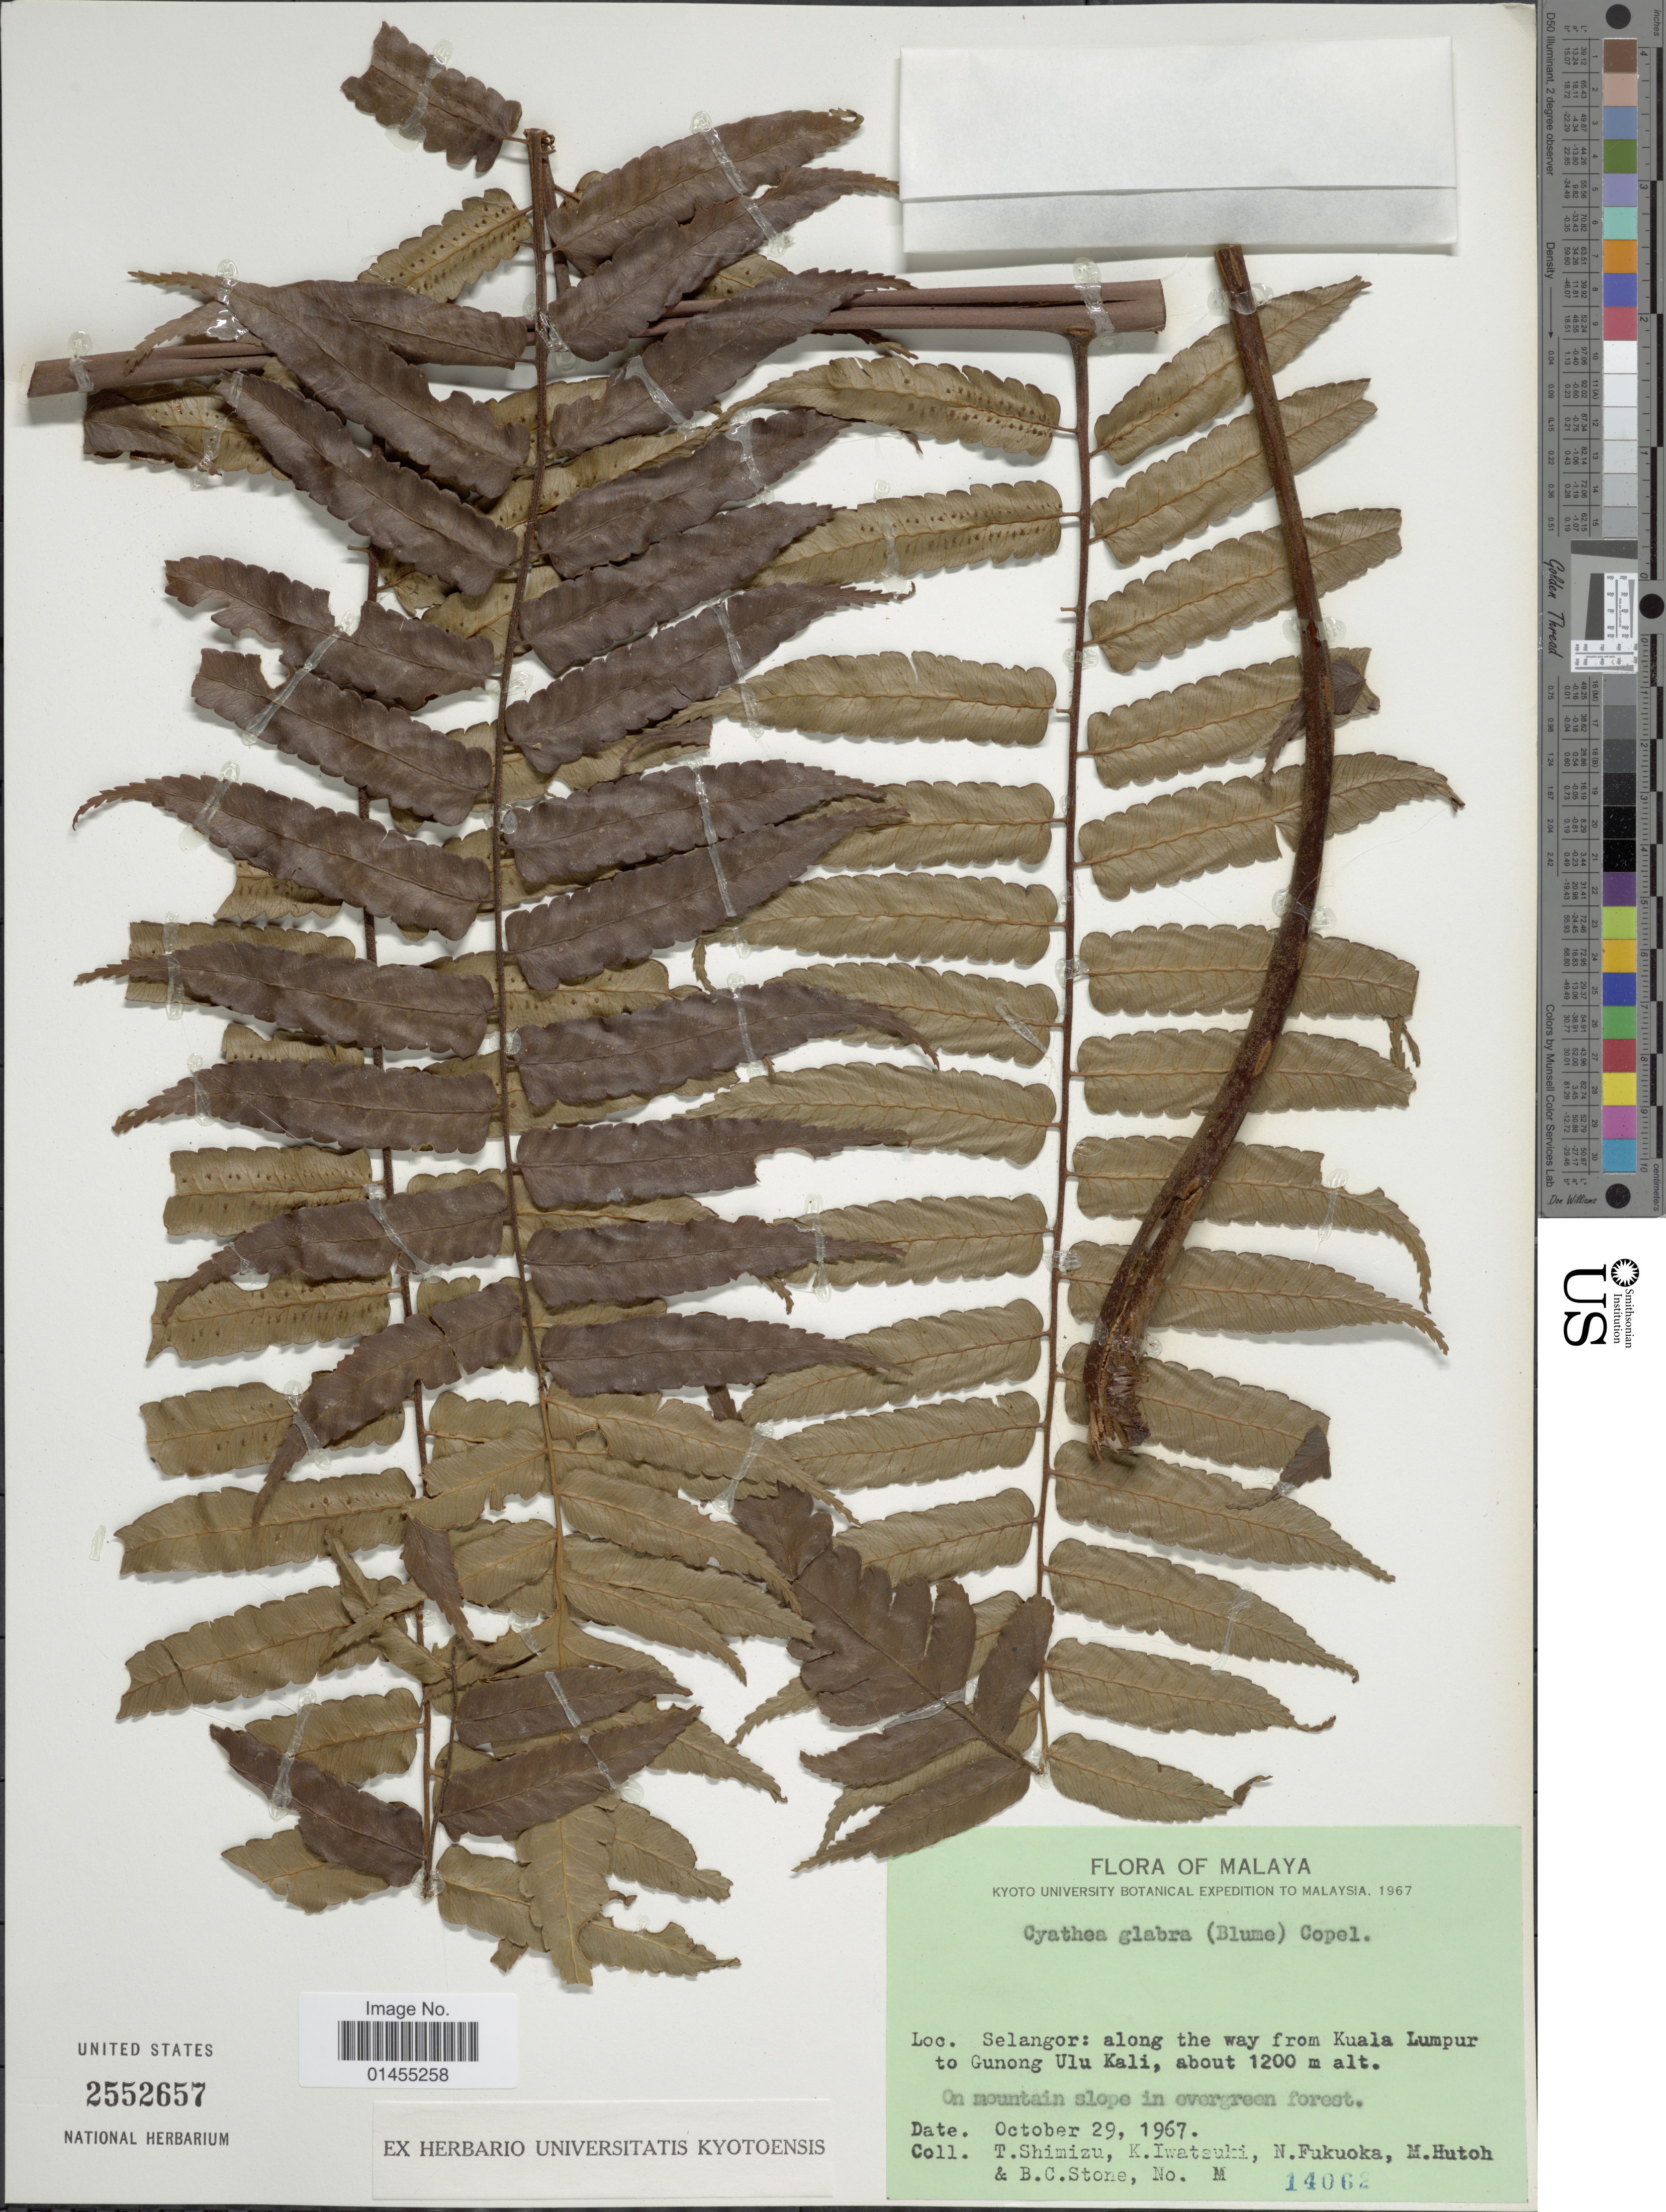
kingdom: Plantae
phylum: Tracheophyta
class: Polypodiopsida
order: Cyatheales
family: Cyatheaceae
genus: Alsophila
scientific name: Alsophila glabra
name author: (Blume) Hook.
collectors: T. Shimizu, K. Iwatsuki, N. Fukuoka, M. Hutoh & B. C. Stone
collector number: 14062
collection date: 1967-10-29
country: Malaysia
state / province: Selangor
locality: Malaya, Along the way from Kuala Lumpur to Gunong Ulu Kali.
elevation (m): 1200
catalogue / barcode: US 2552657